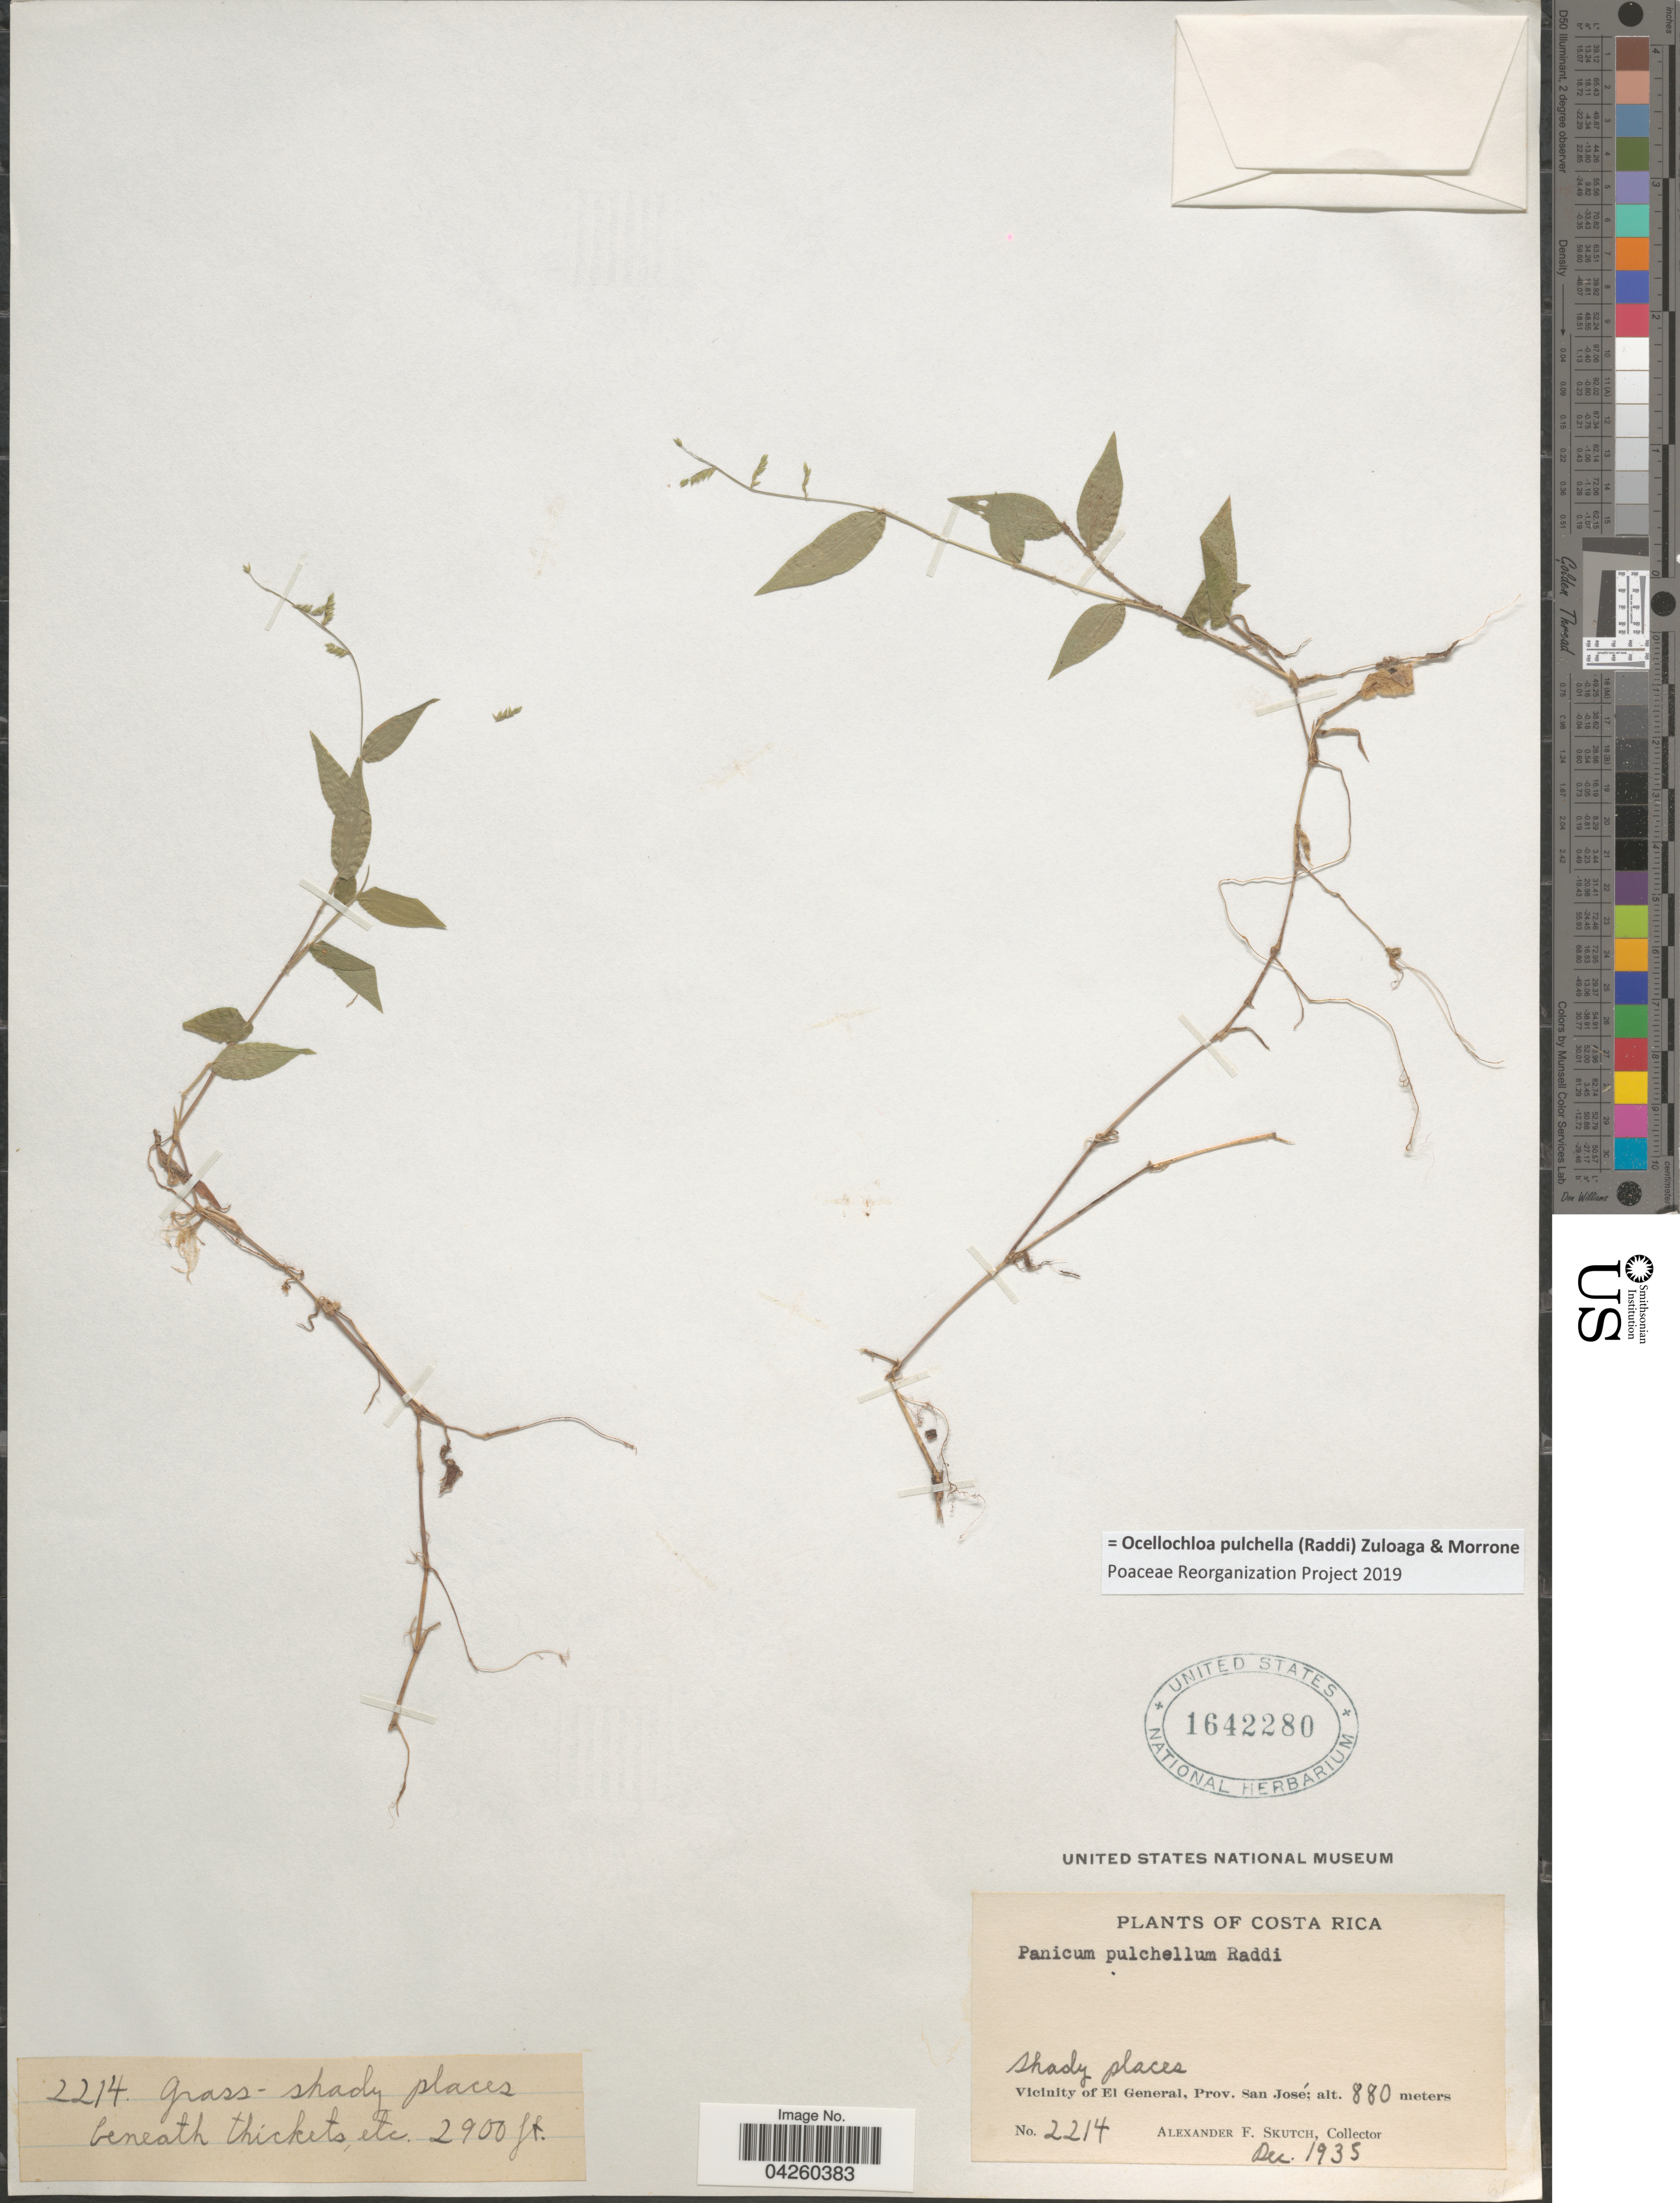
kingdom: Plantae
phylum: Tracheophyta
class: Liliopsida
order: Poales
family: Poaceae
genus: Ocellochloa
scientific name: Ocellochloa pulchella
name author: (Raddi) Zuloaga & Morrone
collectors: A. F. Skutch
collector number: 2214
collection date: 1935-12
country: Costa Rica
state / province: San José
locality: Shady places beneath thickets, etc. Vicinity of El General, Prov. San José.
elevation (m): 880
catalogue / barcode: US 1642280